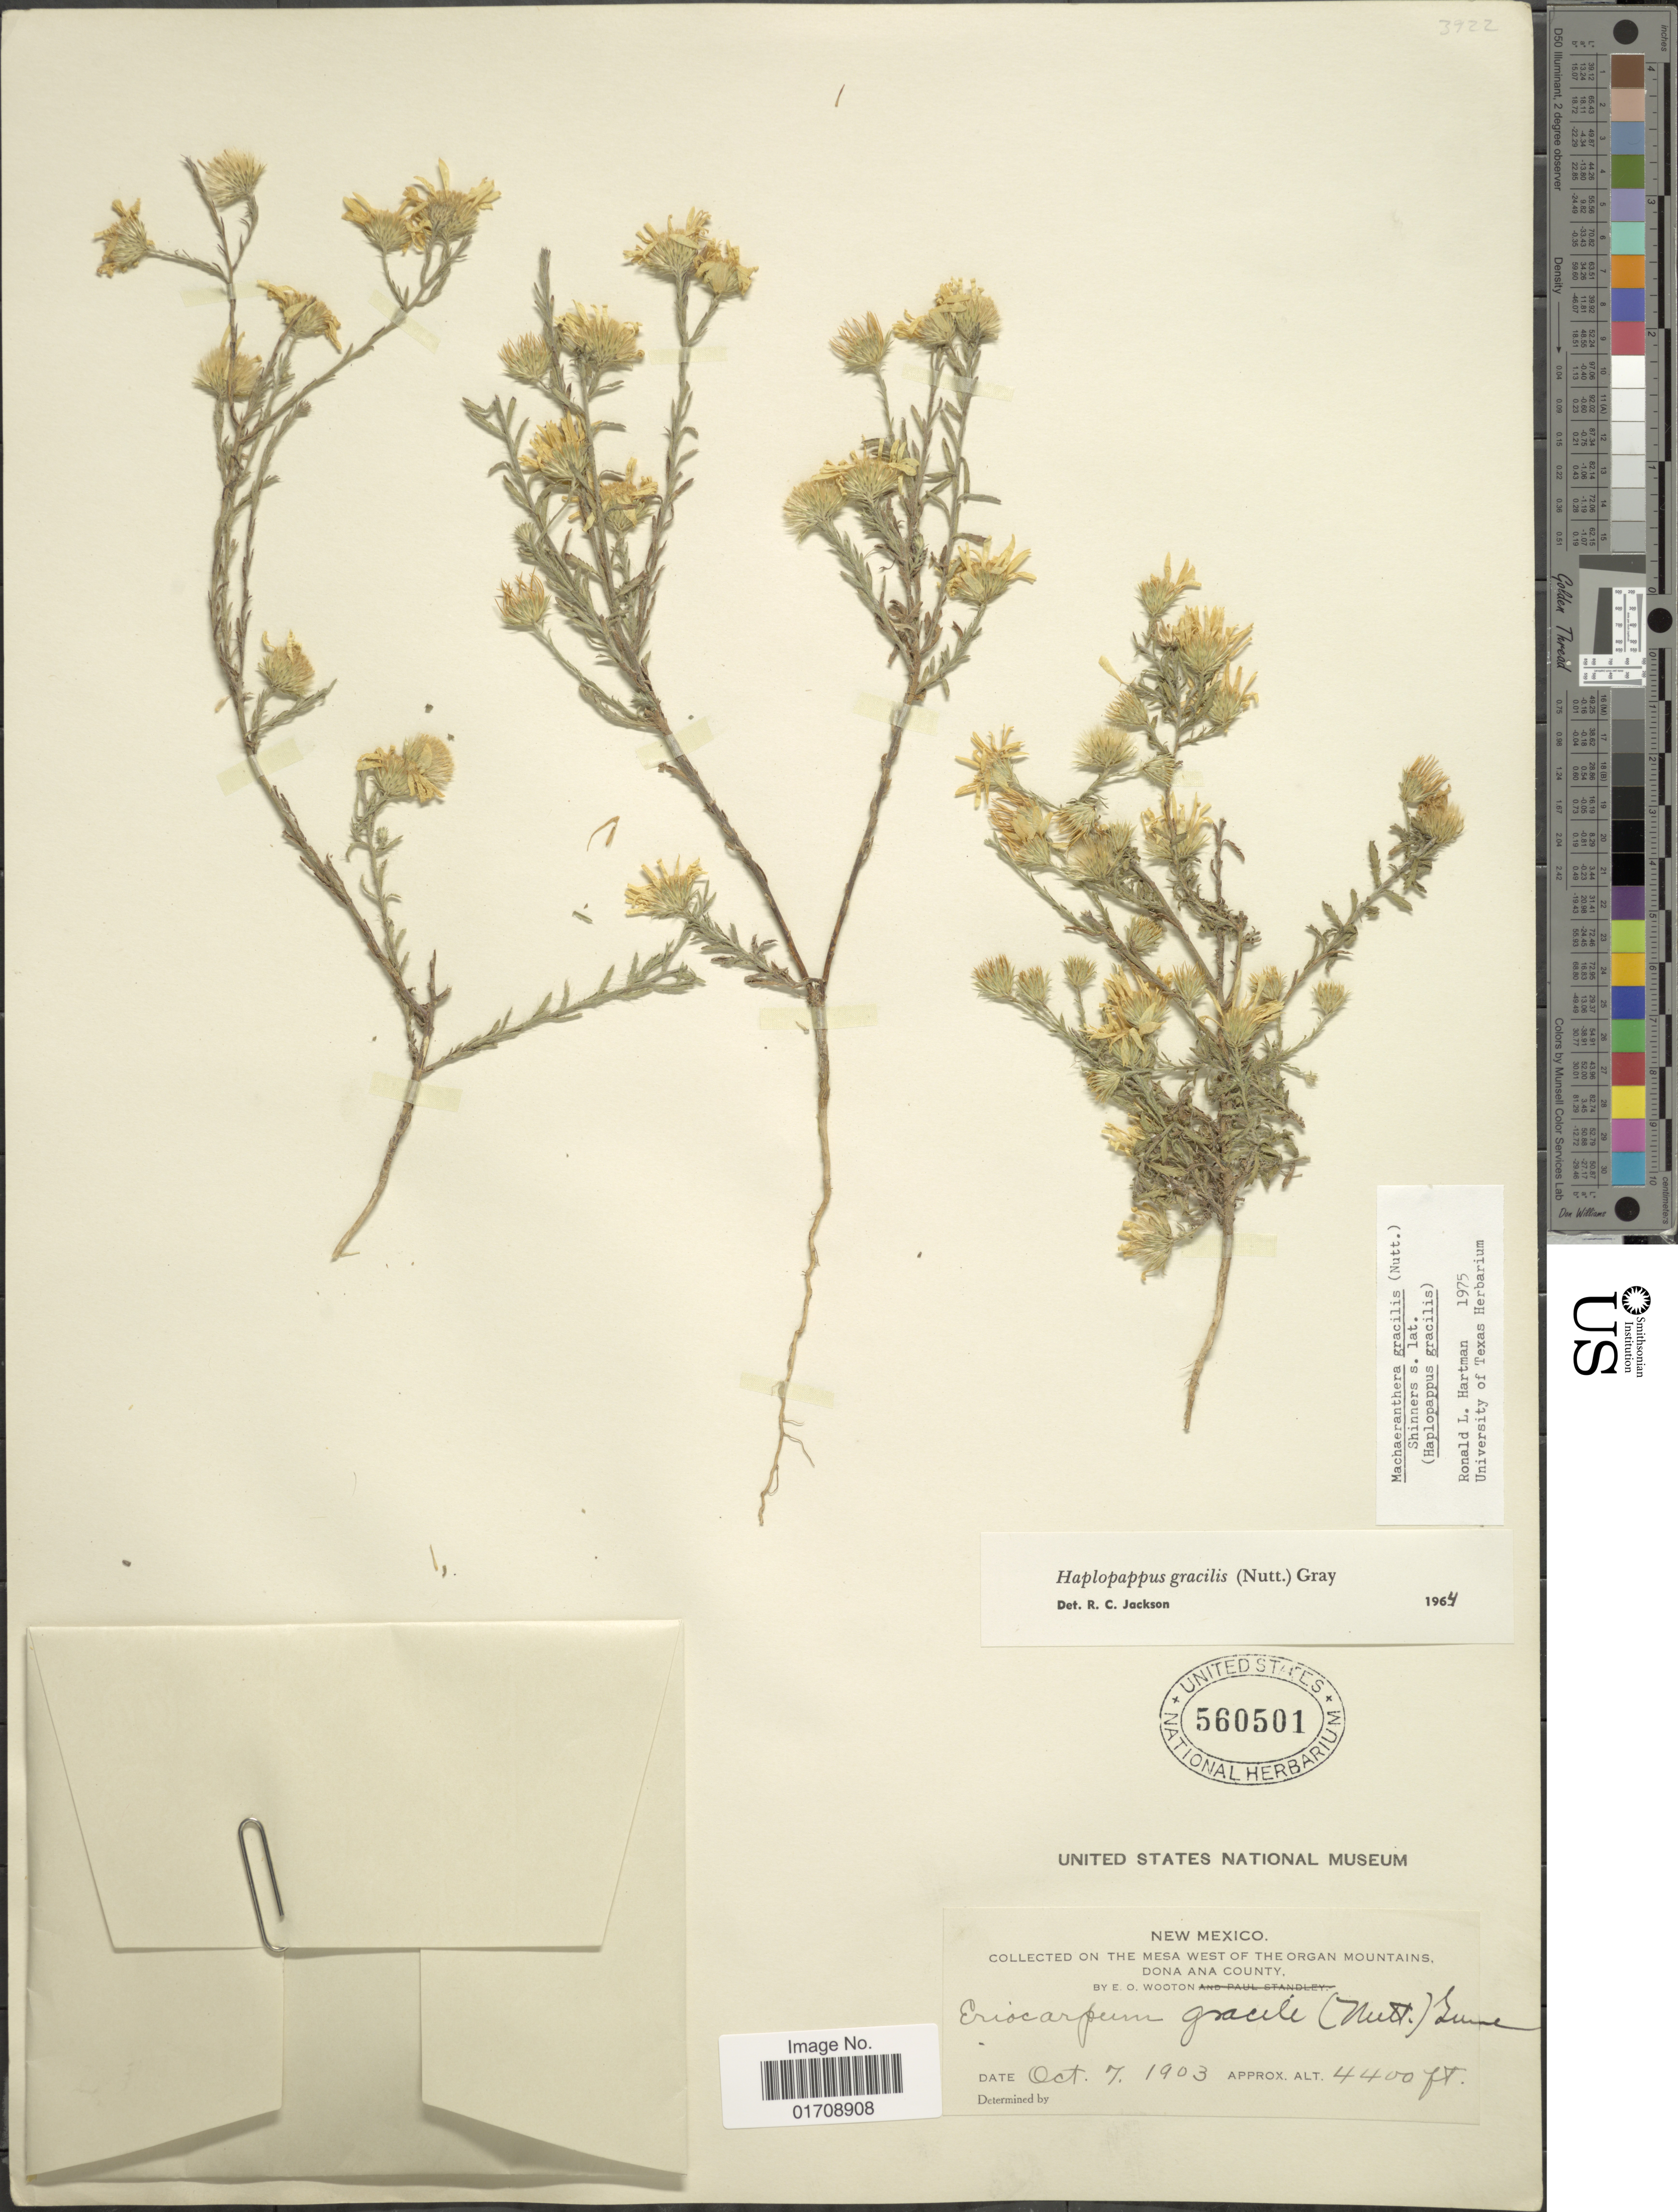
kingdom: Plantae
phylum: Tracheophyta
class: Magnoliopsida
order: Asterales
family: Asteraceae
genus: Machaeranthera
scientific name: Machaeranthera gracilis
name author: (Nutt.) Shinners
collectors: E. O. Wooton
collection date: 1903-10-07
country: United States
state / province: New Mexico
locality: On the Mesa west of the Organ Mountains, Dona Ana County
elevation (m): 1341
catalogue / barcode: US 560501